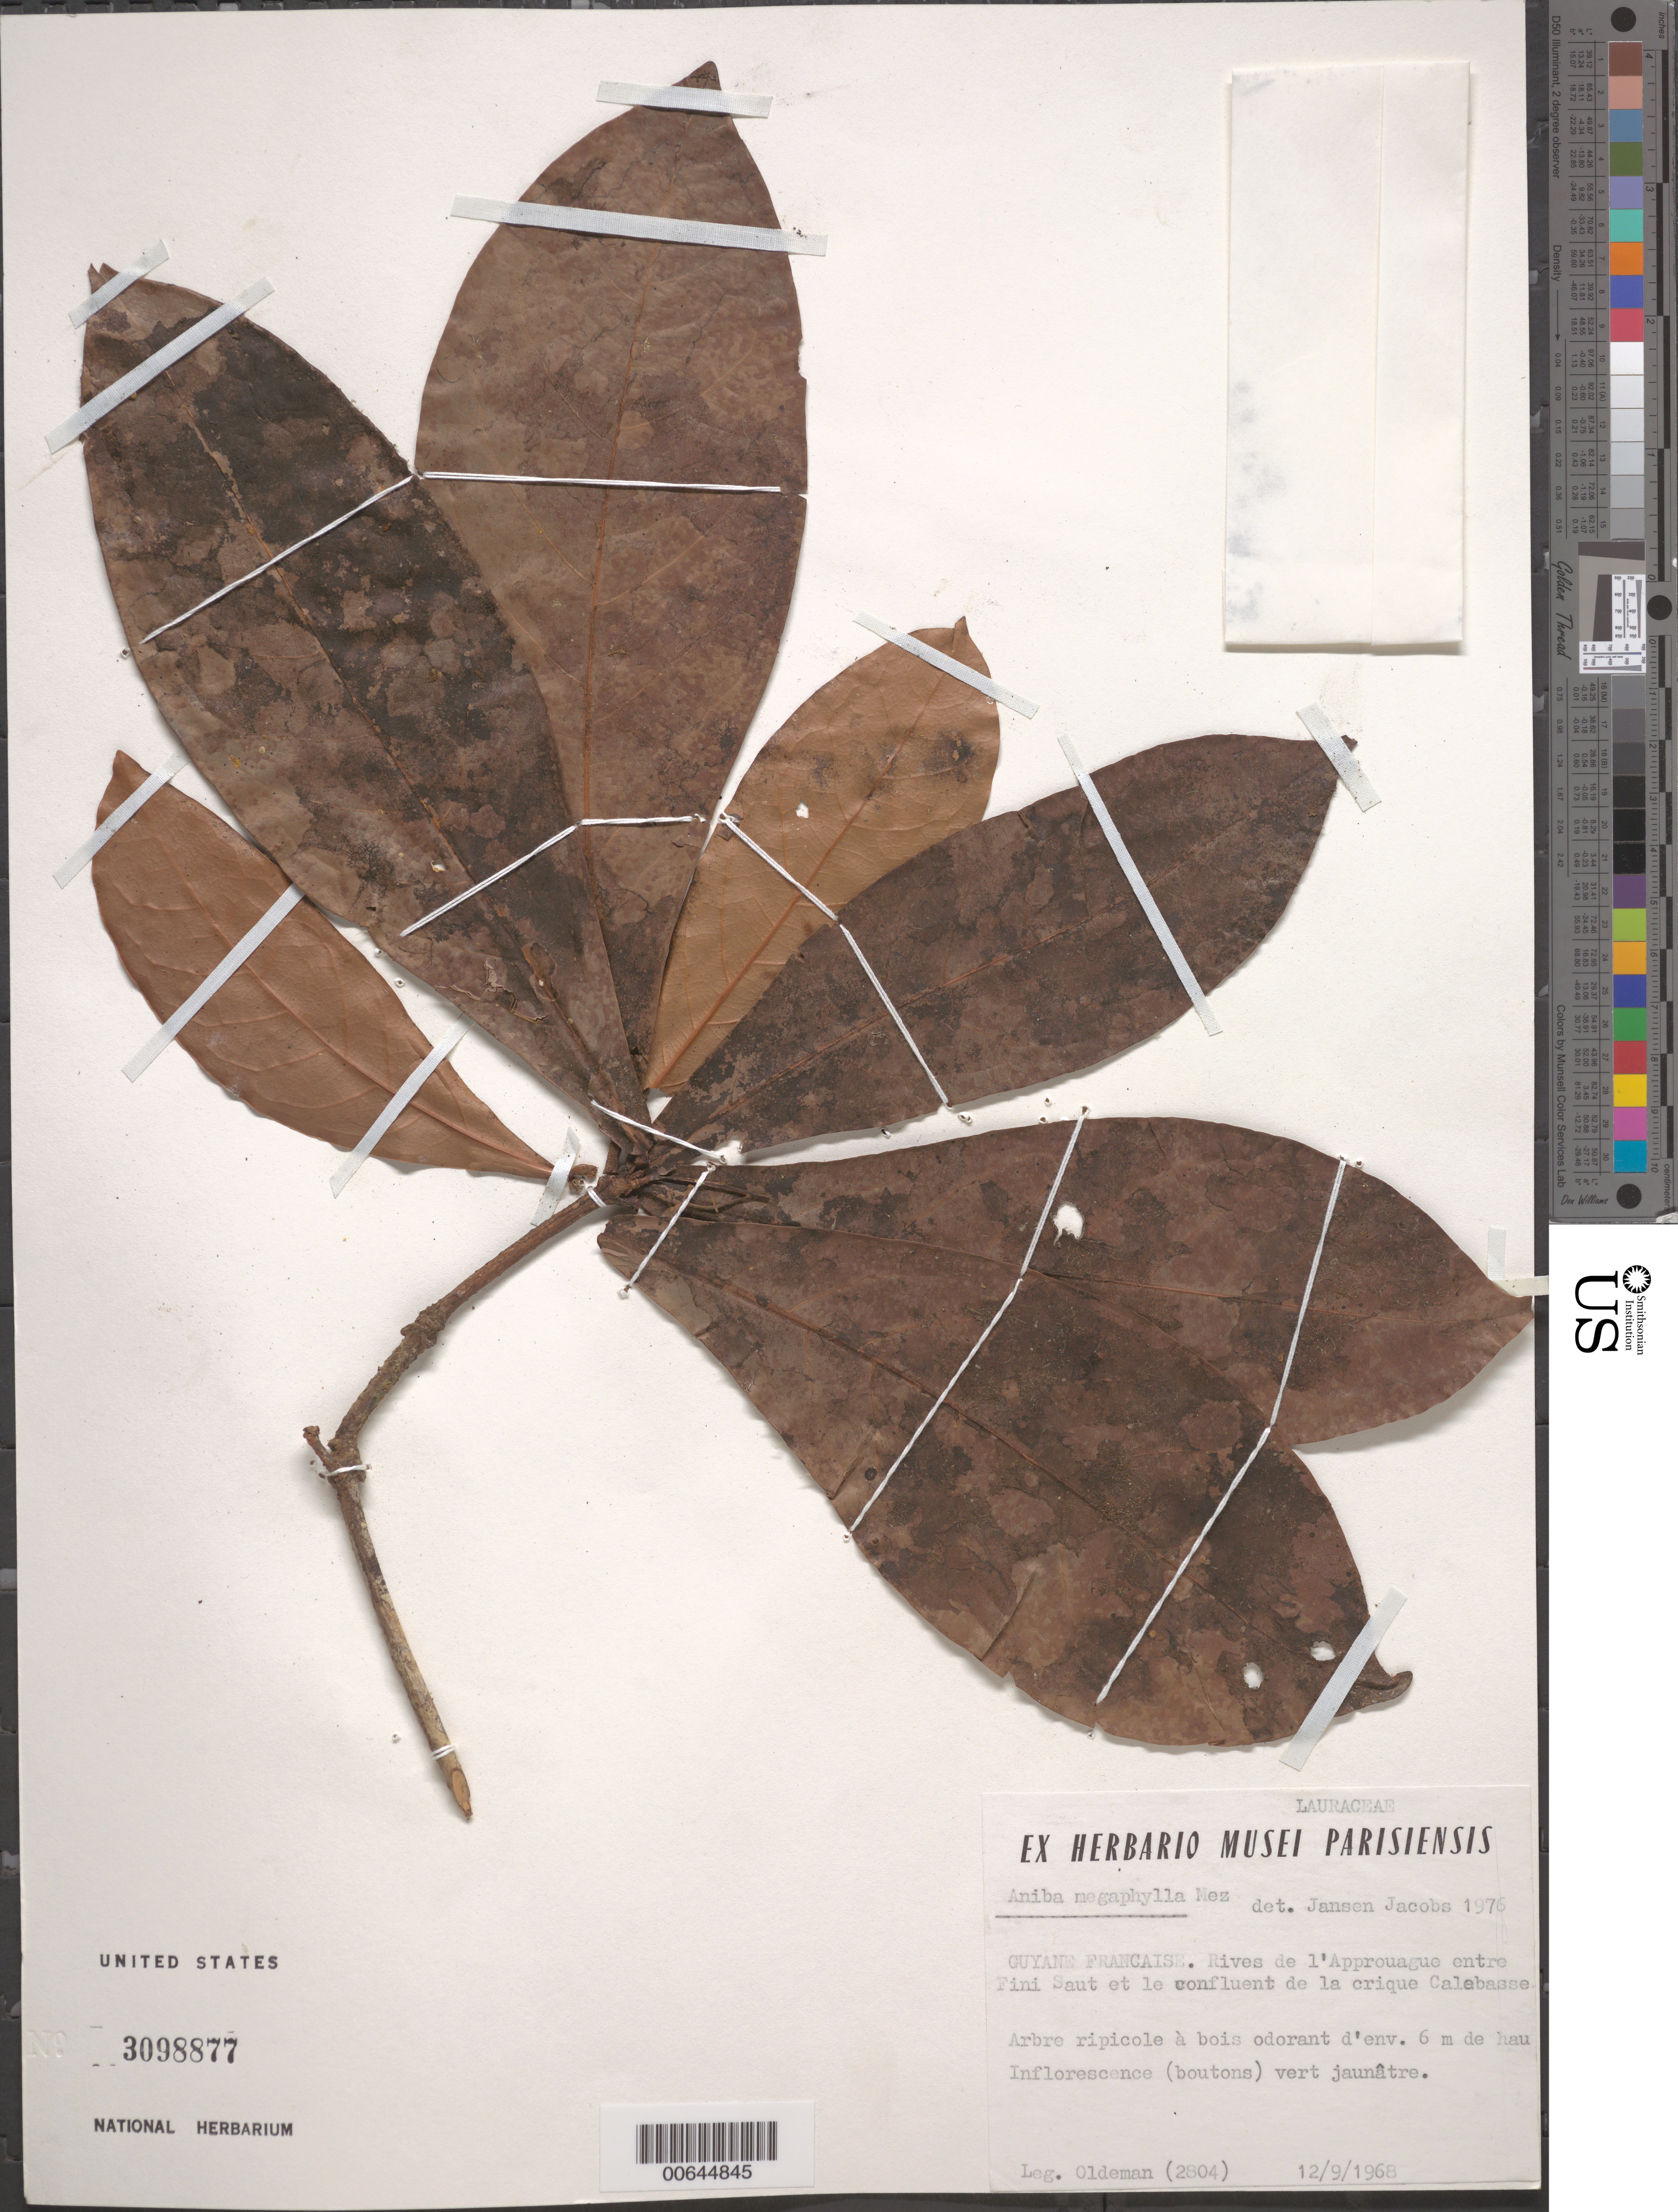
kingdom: Plantae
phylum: Tracheophyta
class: Magnoliopsida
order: Laurales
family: Lauraceae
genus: Aniba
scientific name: Aniba megaphylla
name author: Mez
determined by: Jansen-Jacobs, M. J., (U), Nationaal Herbarium Nederland, Utrecht University branch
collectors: R. Oldeman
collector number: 2804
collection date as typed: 12-Sep-68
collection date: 1968-09-12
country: French Guiana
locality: Rivière Approuague, entre Fini Saut et confl. de la crique Calebasse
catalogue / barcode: US 3098877